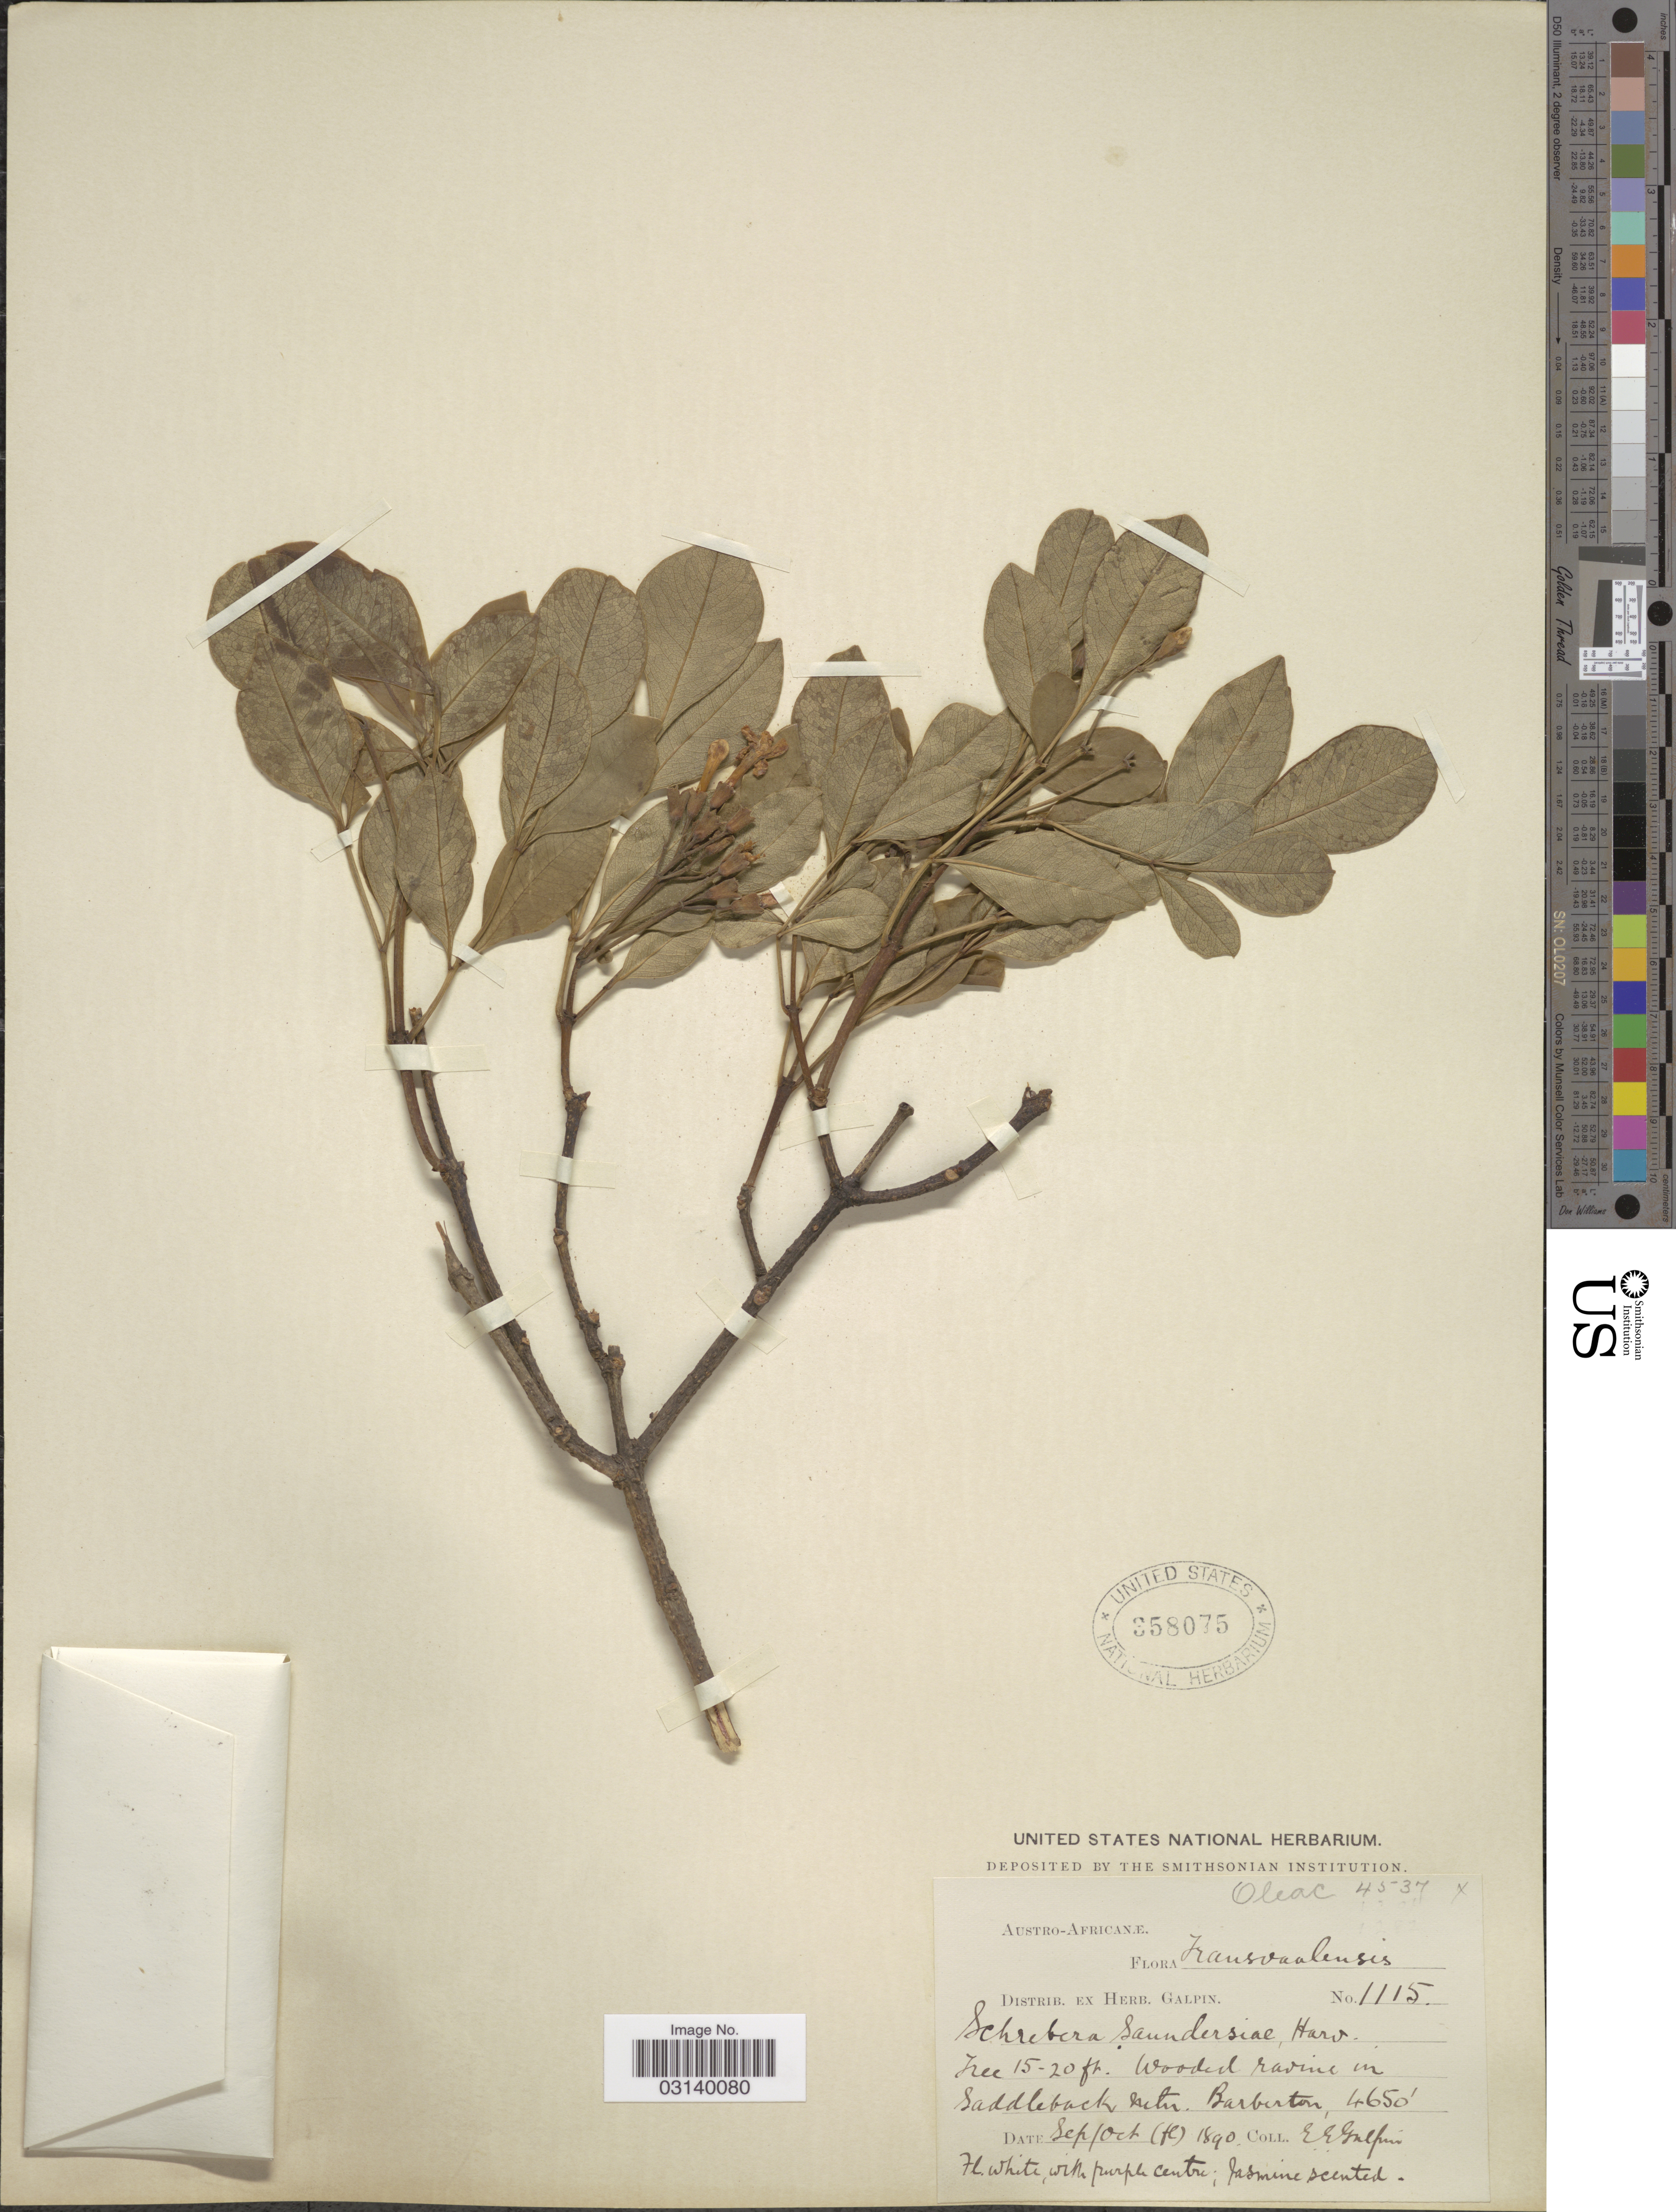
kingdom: Plantae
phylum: Tracheophyta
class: Magnoliopsida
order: Lamiales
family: Oleaceae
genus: Schrebera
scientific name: Schrebera saundersiae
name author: Harv.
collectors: E. Galpin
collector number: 1115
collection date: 1890-09/1890-10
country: South Africa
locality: Transvaalensis. Saddleback Mtn. Barberton.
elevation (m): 1417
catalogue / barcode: US 358075